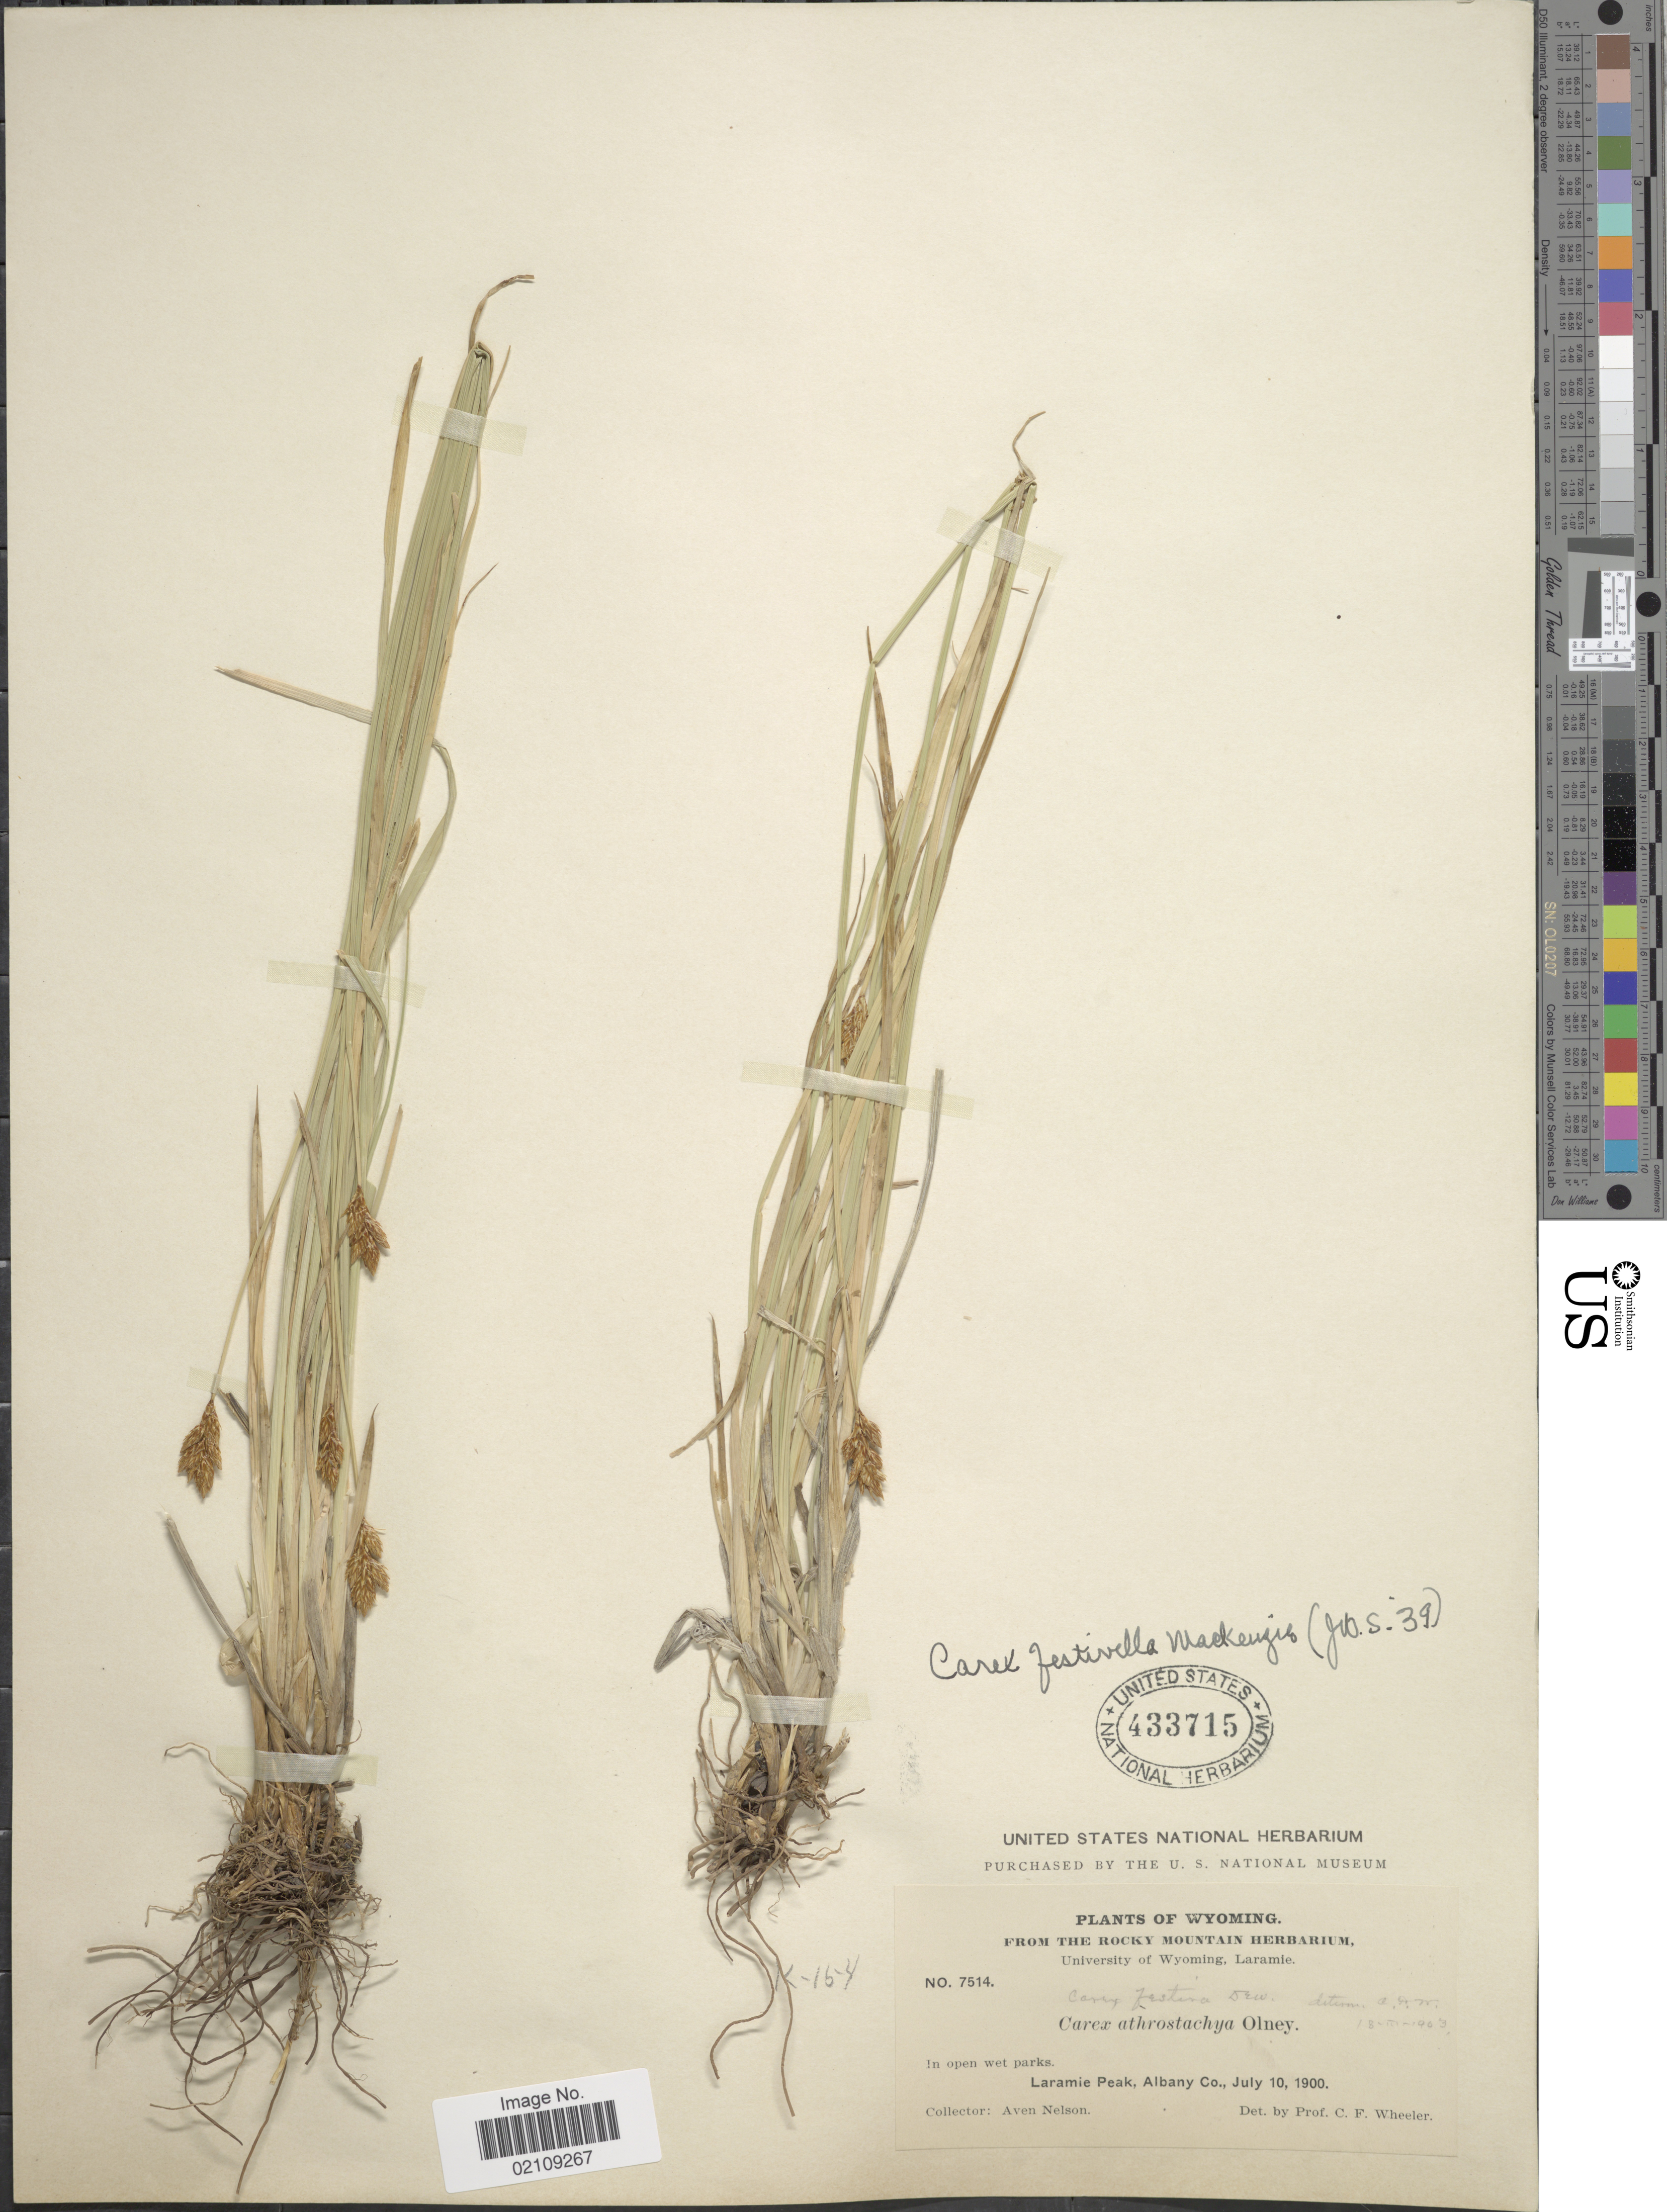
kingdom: Plantae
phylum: Tracheophyta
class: Liliopsida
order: Poales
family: Cyperaceae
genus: Carex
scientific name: Carex microptera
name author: Mack.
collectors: A. Nelson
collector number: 7514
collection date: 1900-07-10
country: United States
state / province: Wyoming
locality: In open wet parks, Laramie Peak, Albany Co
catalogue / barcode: US 433715